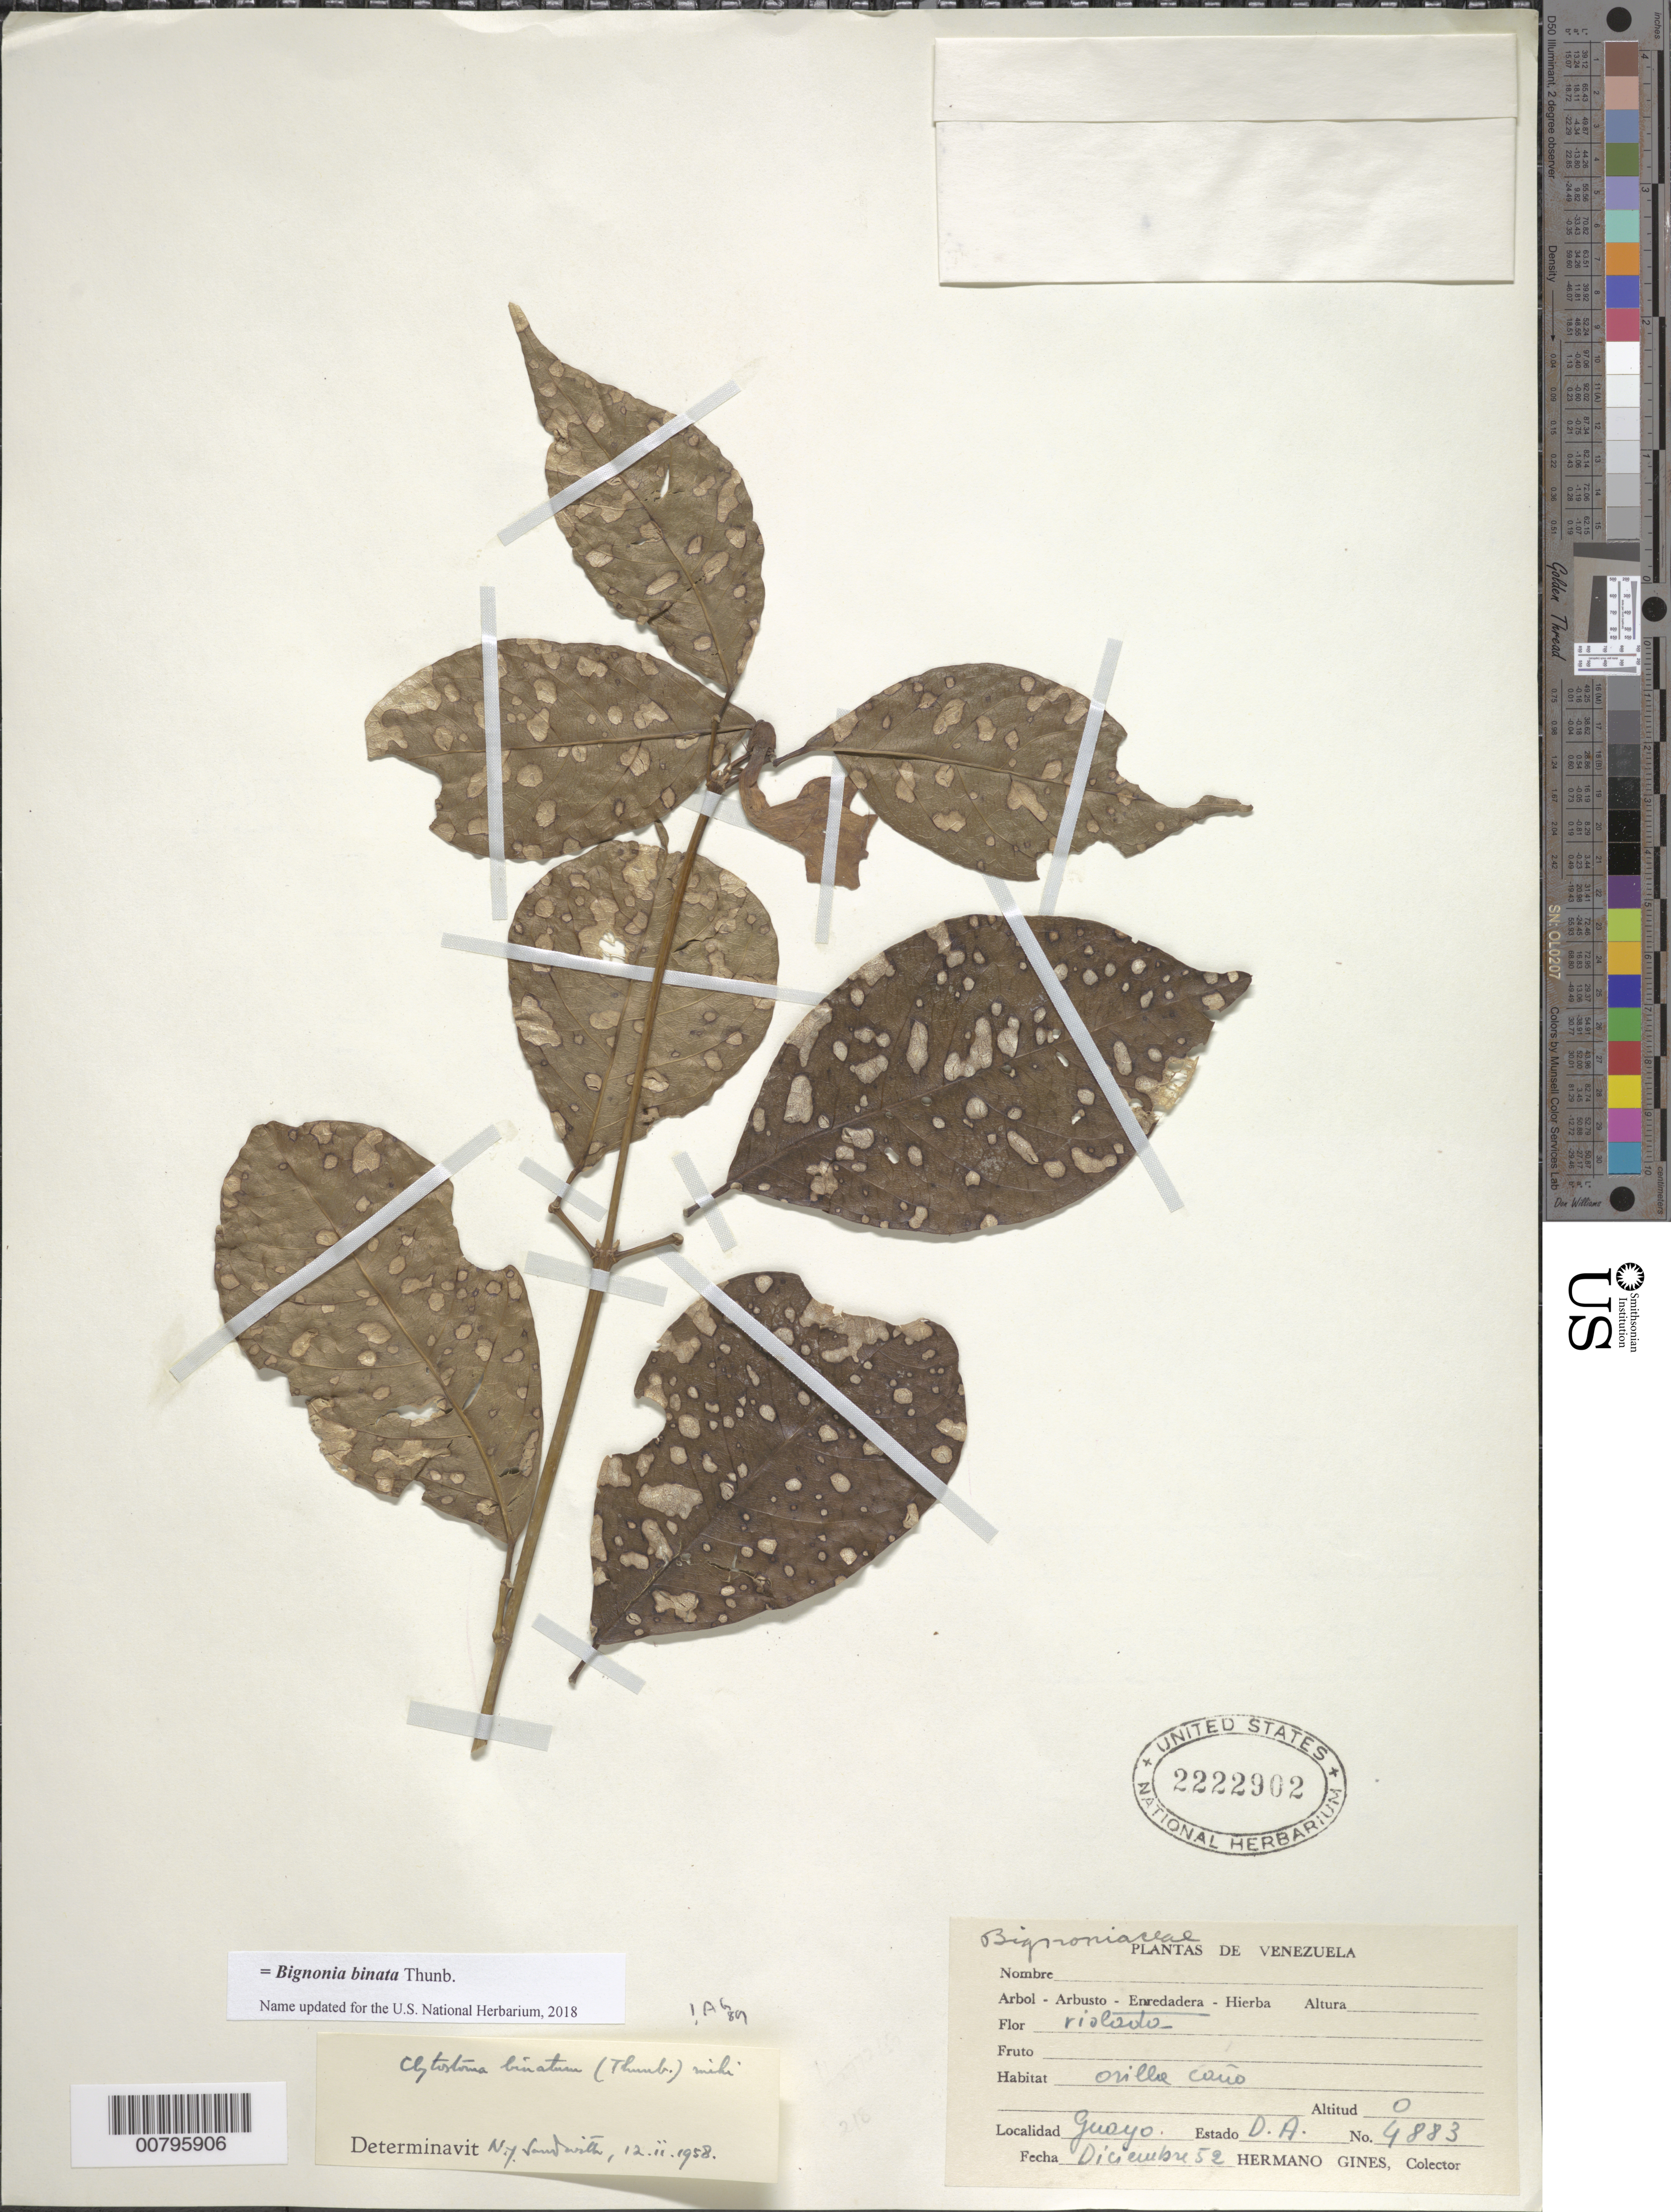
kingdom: Plantae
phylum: Tracheophyta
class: Magnoliopsida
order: Lamiales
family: Bignoniaceae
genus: Bignonia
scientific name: Bignonia binata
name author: Thunb.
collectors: H. Gines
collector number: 4883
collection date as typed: Dec-52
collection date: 1952-12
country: Venezuela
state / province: Delta Amacuro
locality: Guayo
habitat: Orilla cano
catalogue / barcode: US 2222902